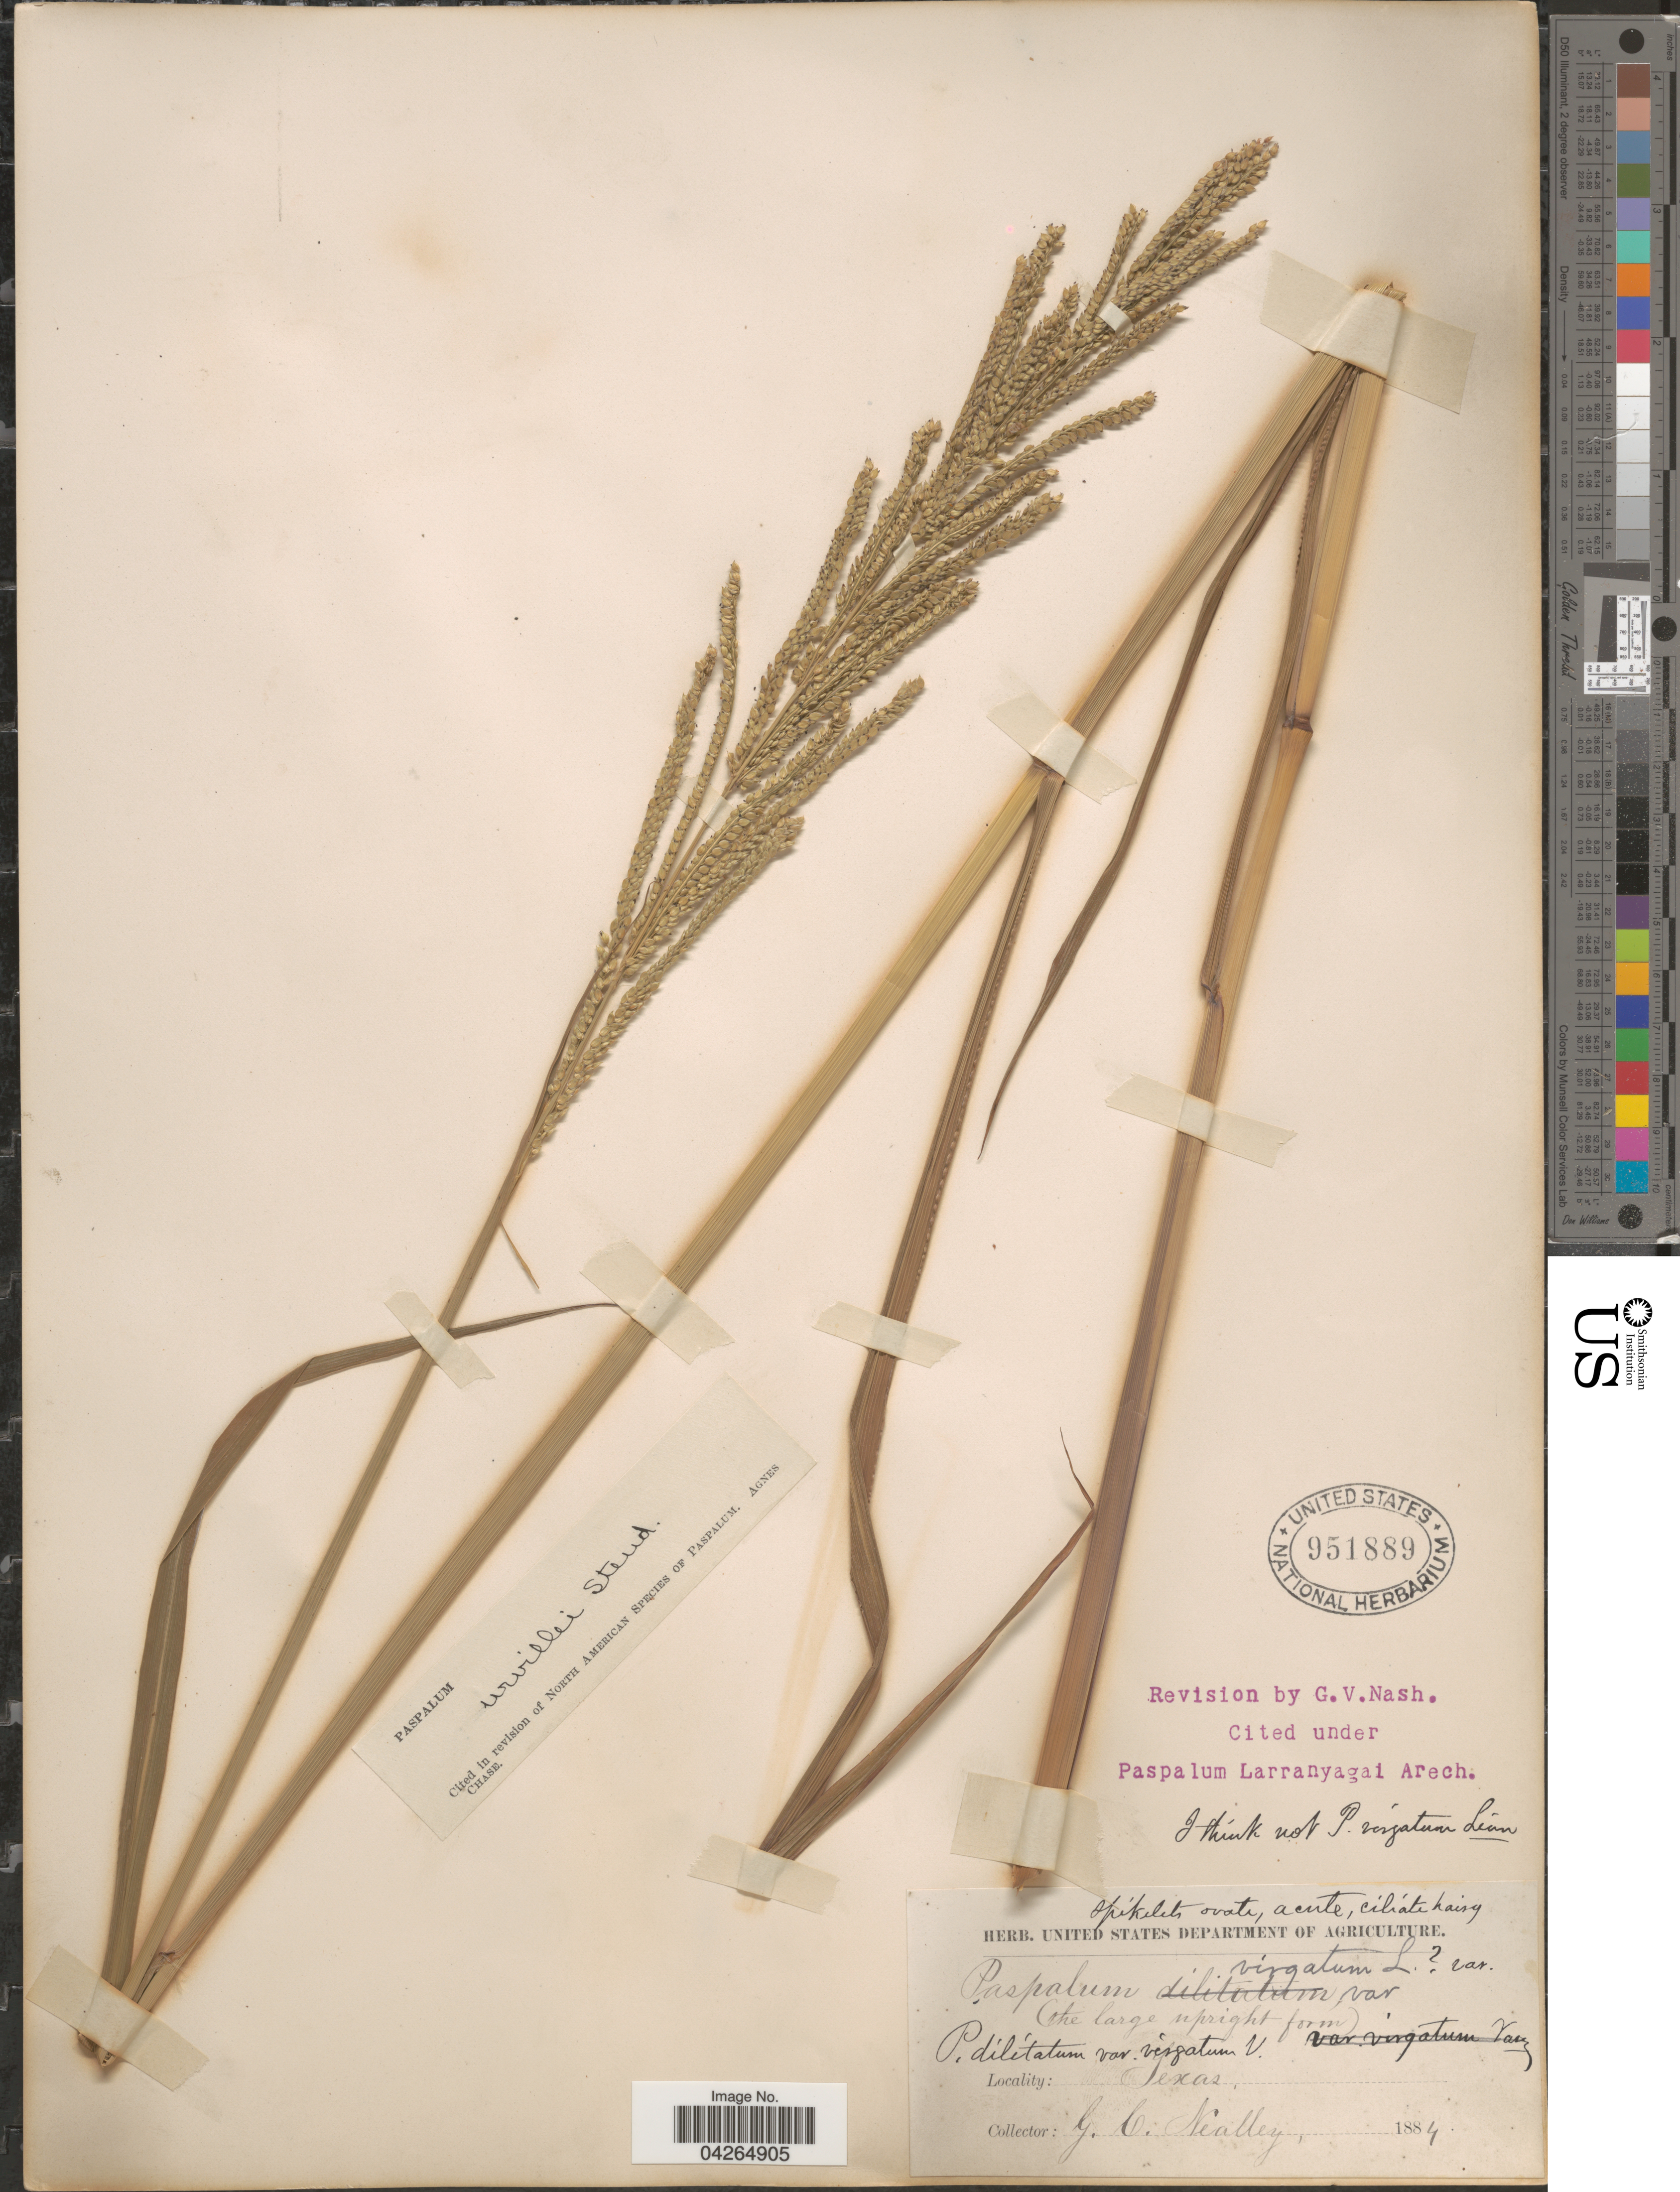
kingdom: Plantae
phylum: Tracheophyta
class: Liliopsida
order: Poales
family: Poaceae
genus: Paspalum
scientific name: Paspalum urvillei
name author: Steud.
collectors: G. C. Nealley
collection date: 1884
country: United States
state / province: Texas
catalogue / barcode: US 951889